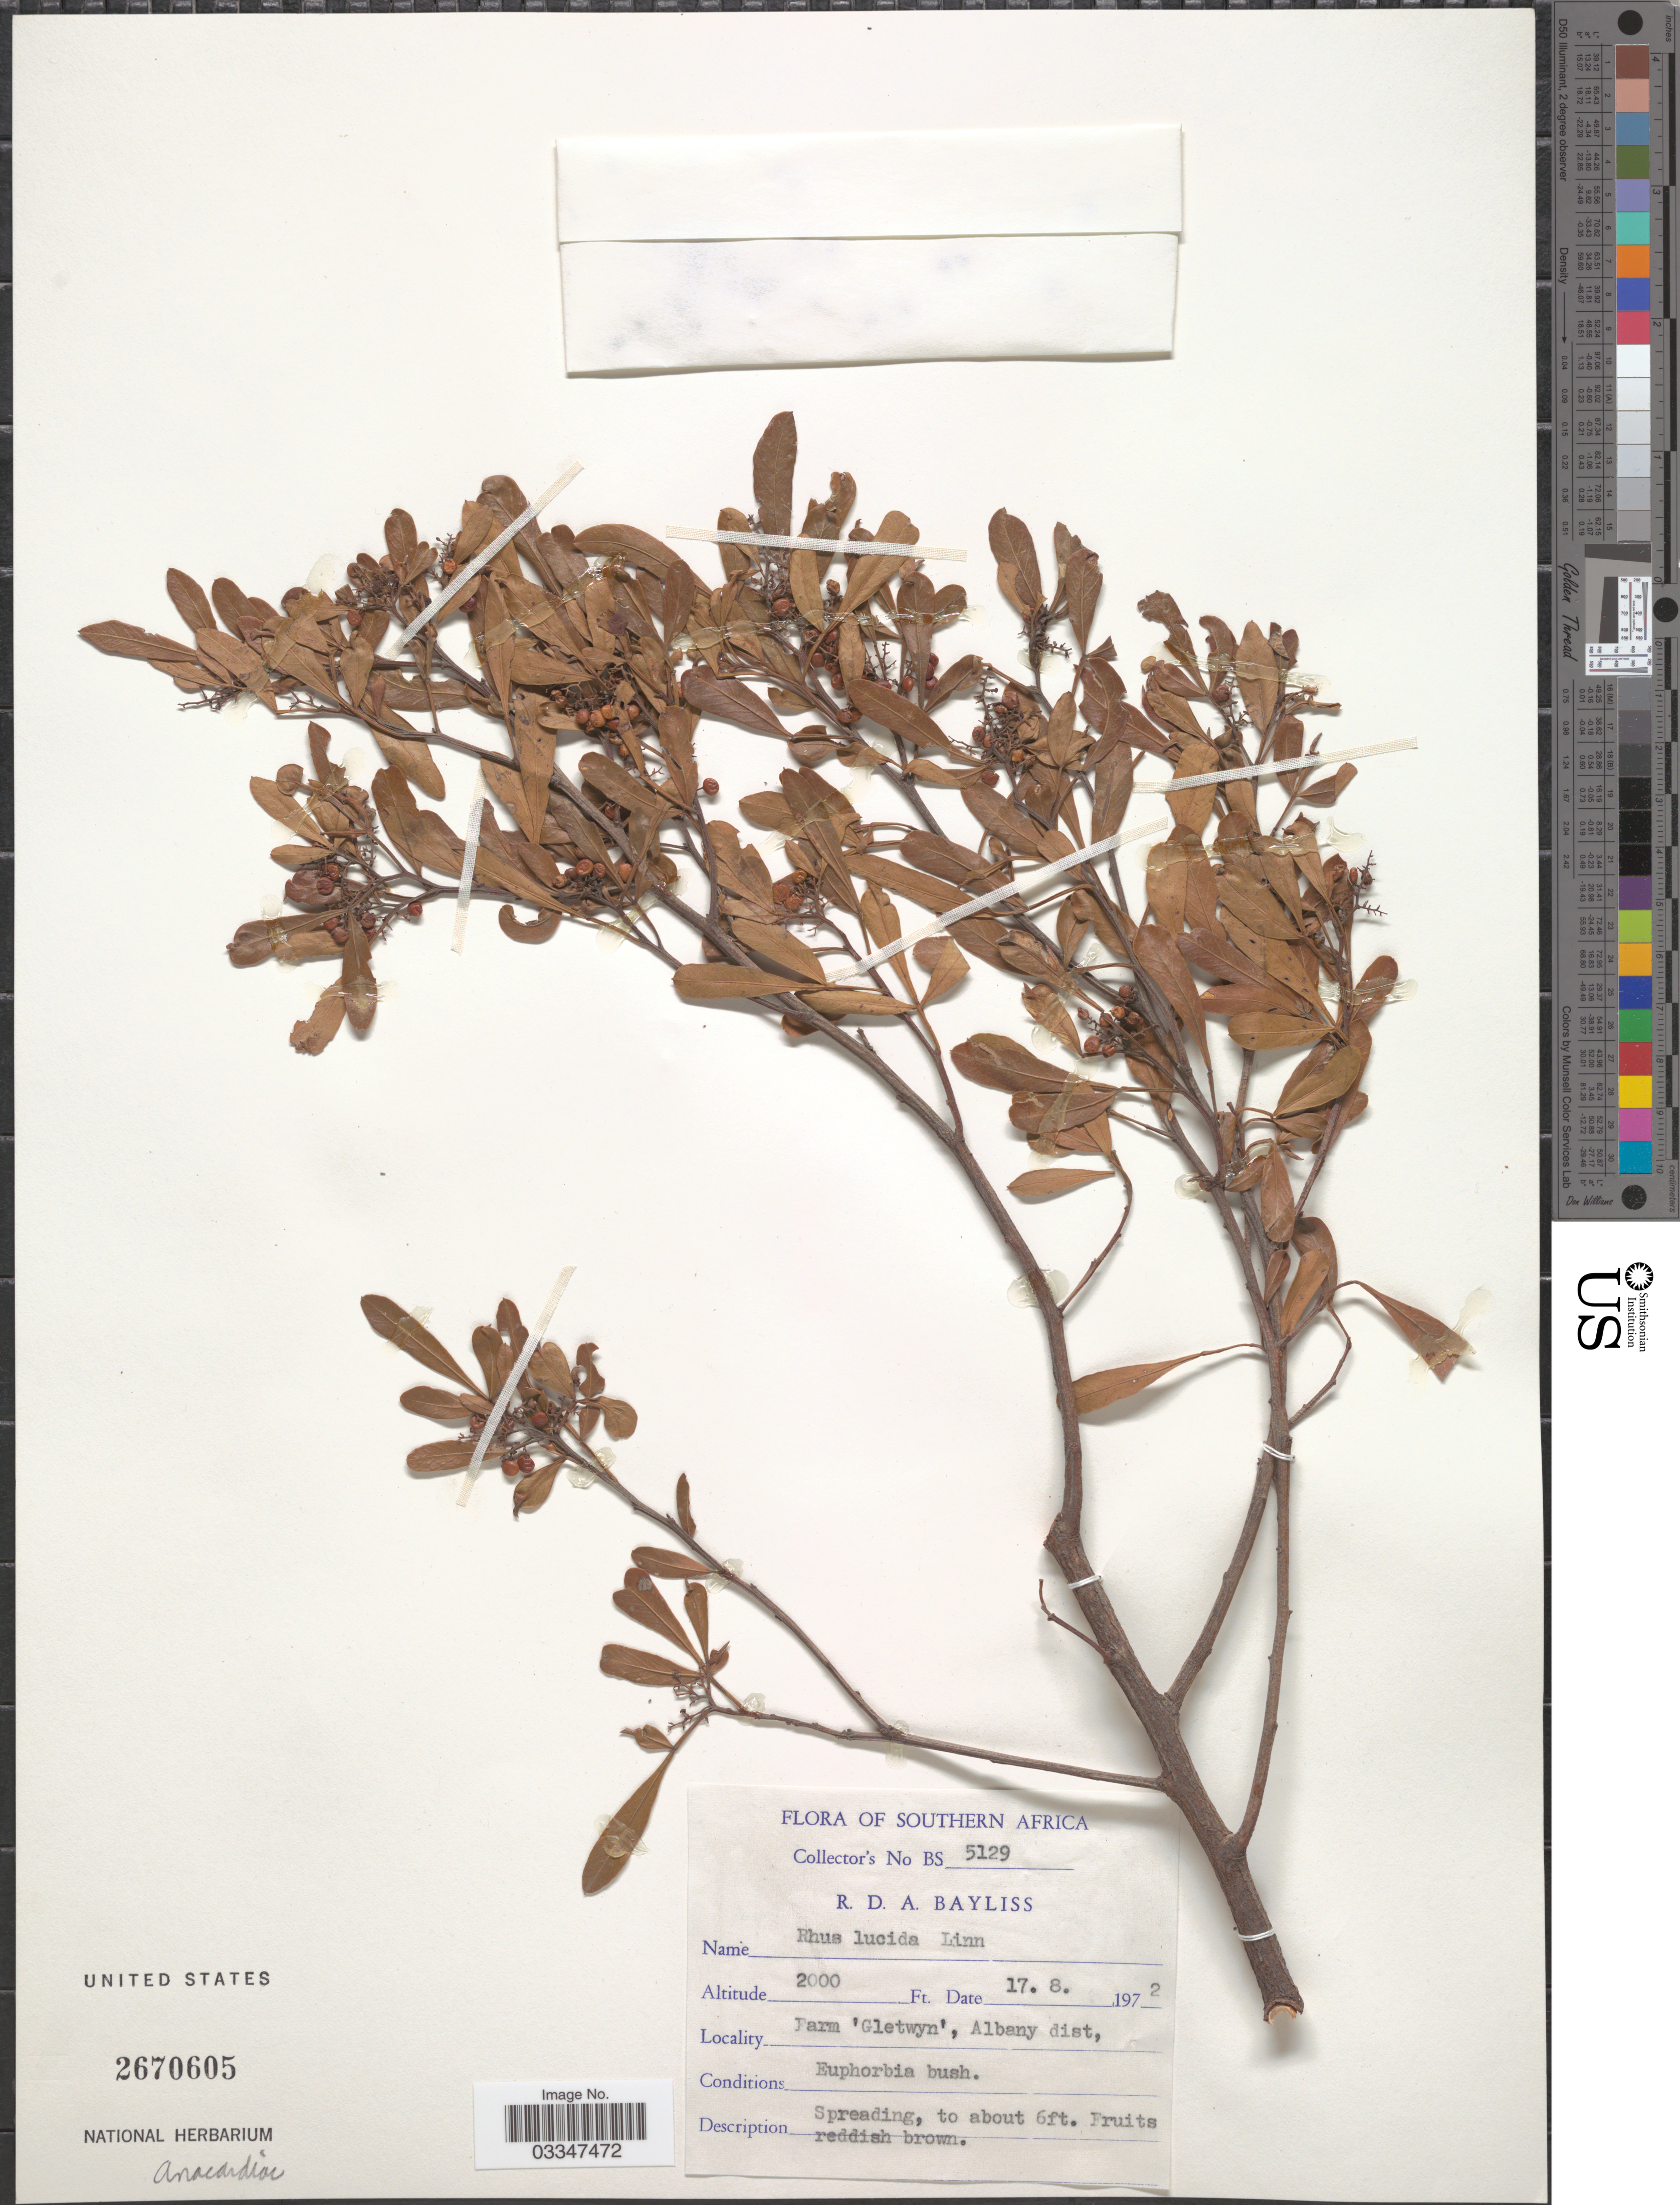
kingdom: Plantae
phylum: Tracheophyta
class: Magnoliopsida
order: Sapindales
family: Anacardiaceae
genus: Rhus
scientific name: Rhus lucida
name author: L.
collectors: R. Bayliss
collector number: BS 5129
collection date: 1972-08-17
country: South Africa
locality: Southern Africa, 'Farm Gletwyn', Albany dist.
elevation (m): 610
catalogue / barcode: US 2670605